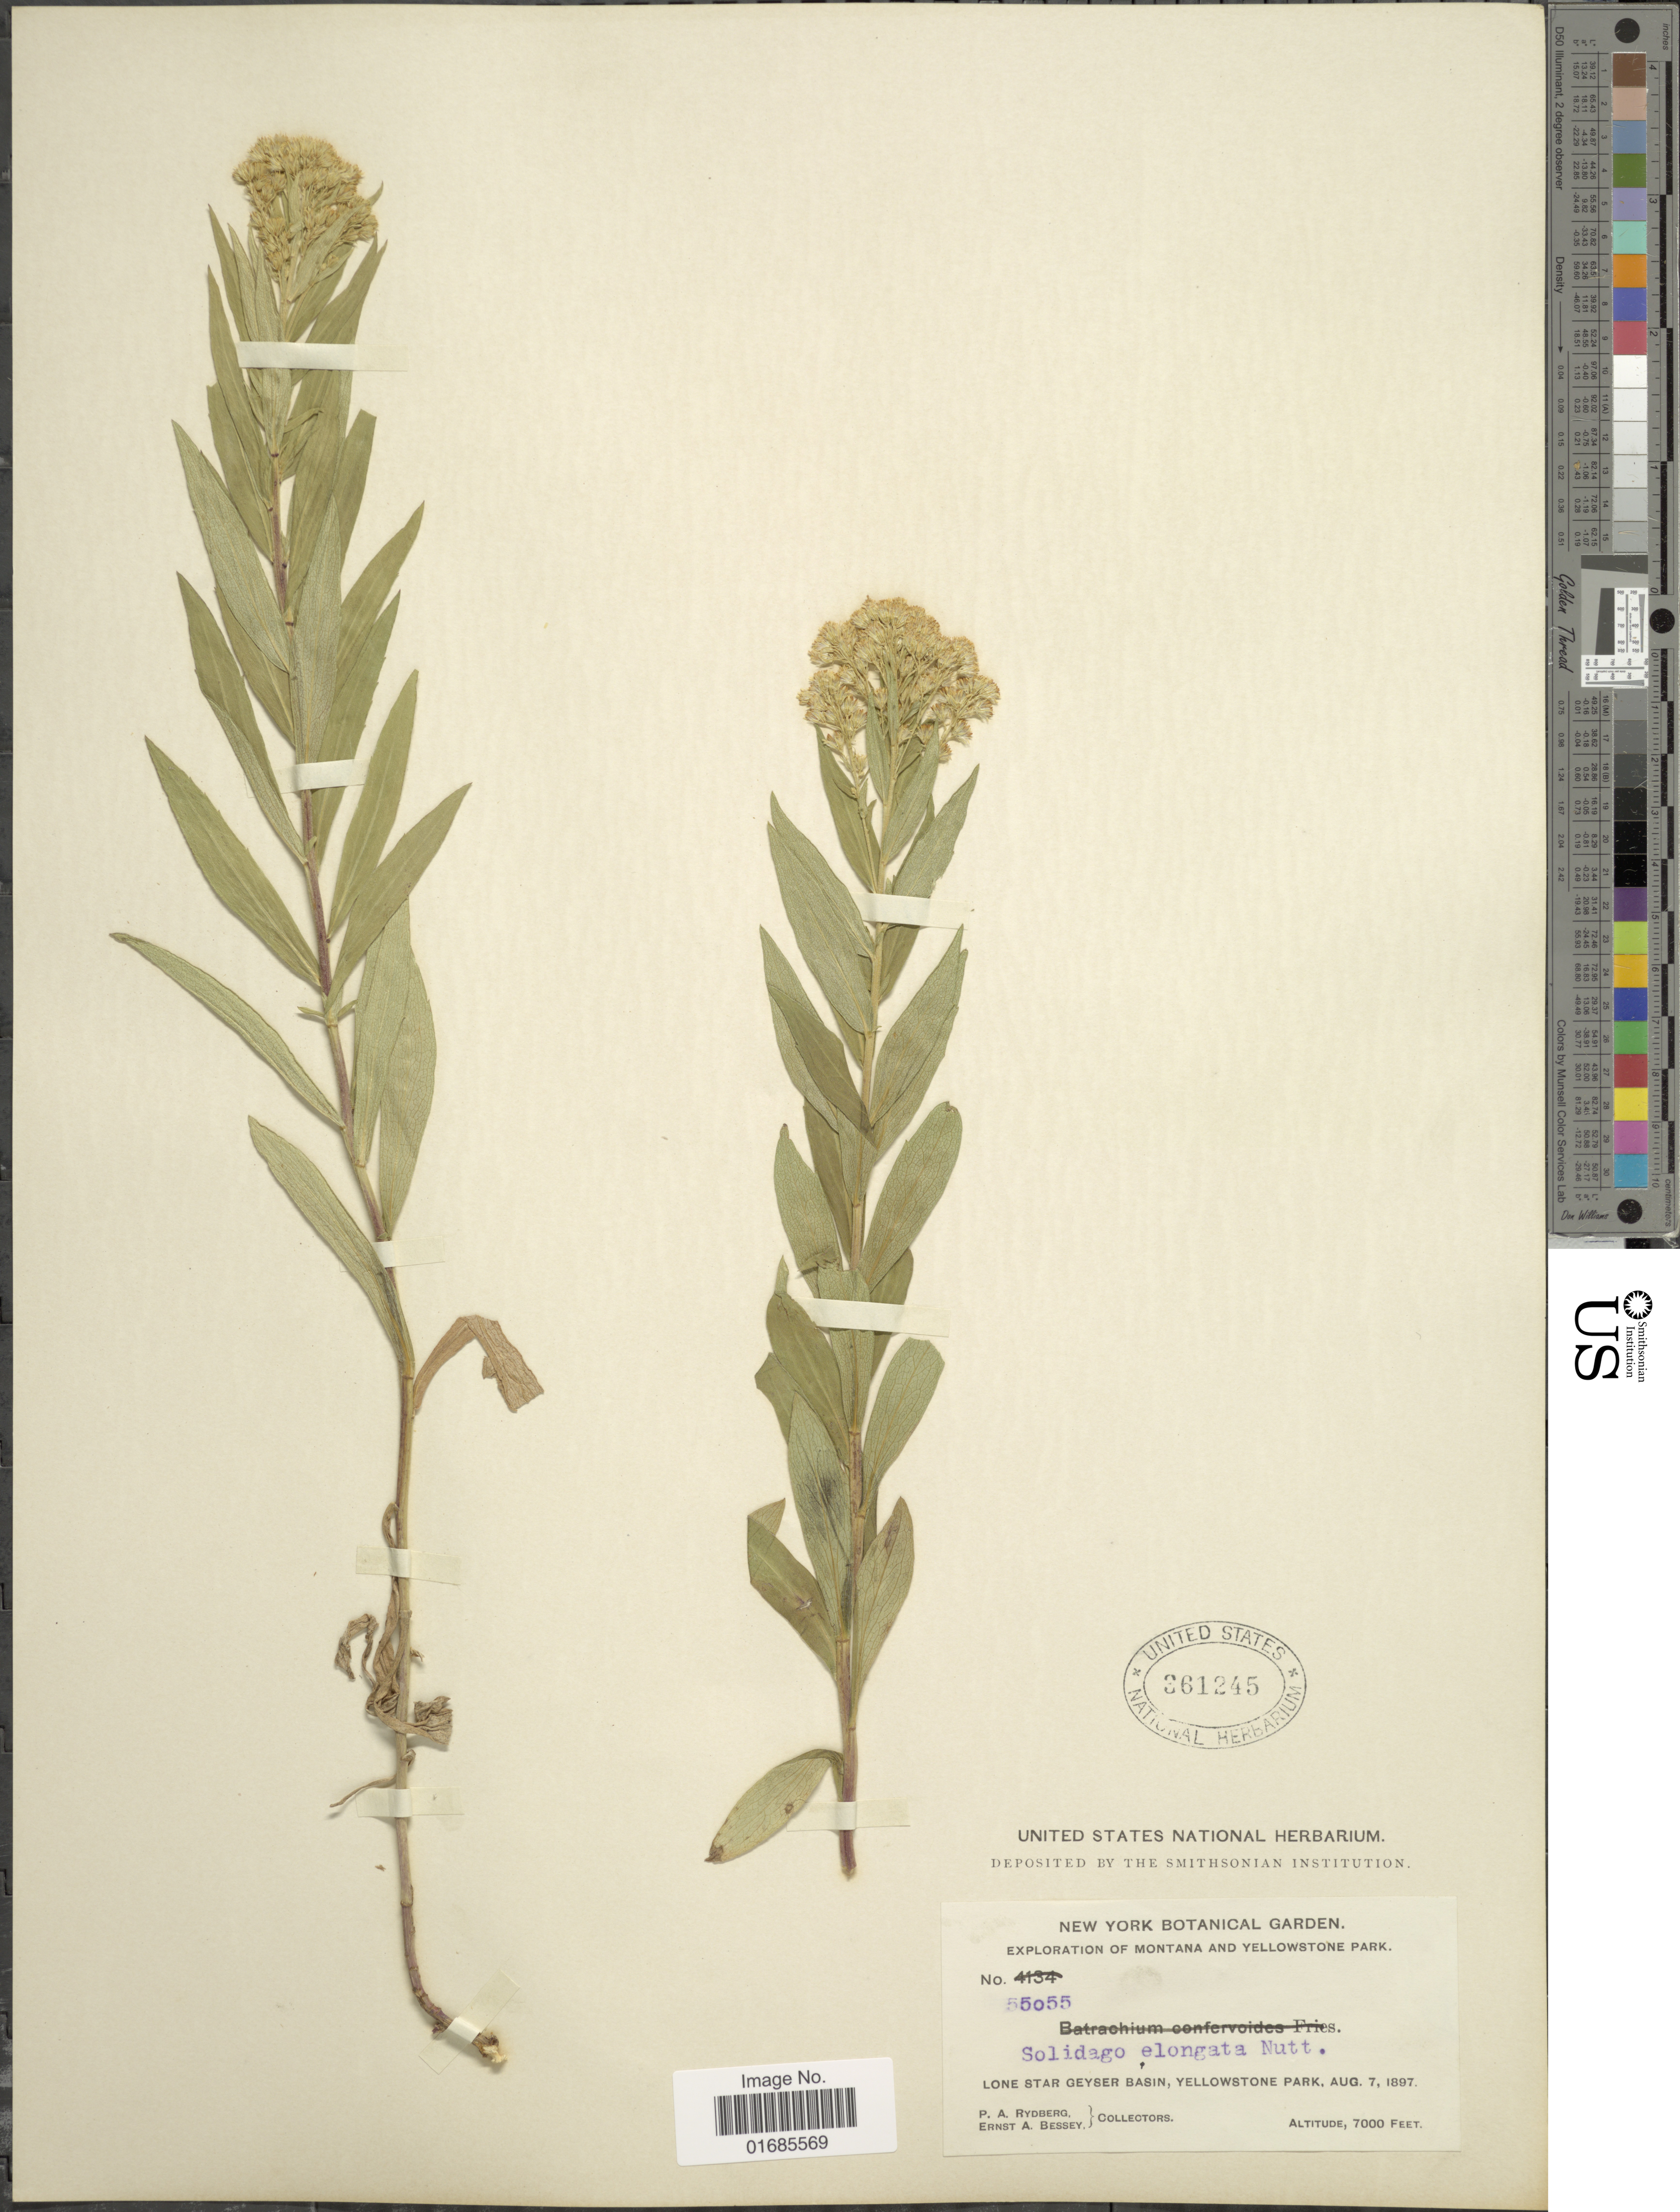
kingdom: Plantae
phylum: Tracheophyta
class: Magnoliopsida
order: Asterales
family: Asteraceae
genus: Solidago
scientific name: Solidago canadensis var. salebrosa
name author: (Piper) M.E. Jones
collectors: P. A. Rydberg & E. A. Bessey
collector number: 55055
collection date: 1897-08-07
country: United States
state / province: Montana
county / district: Teton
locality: Yellowstone Park, Lone Star Geyser Basin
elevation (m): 2134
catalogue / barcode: US 361245